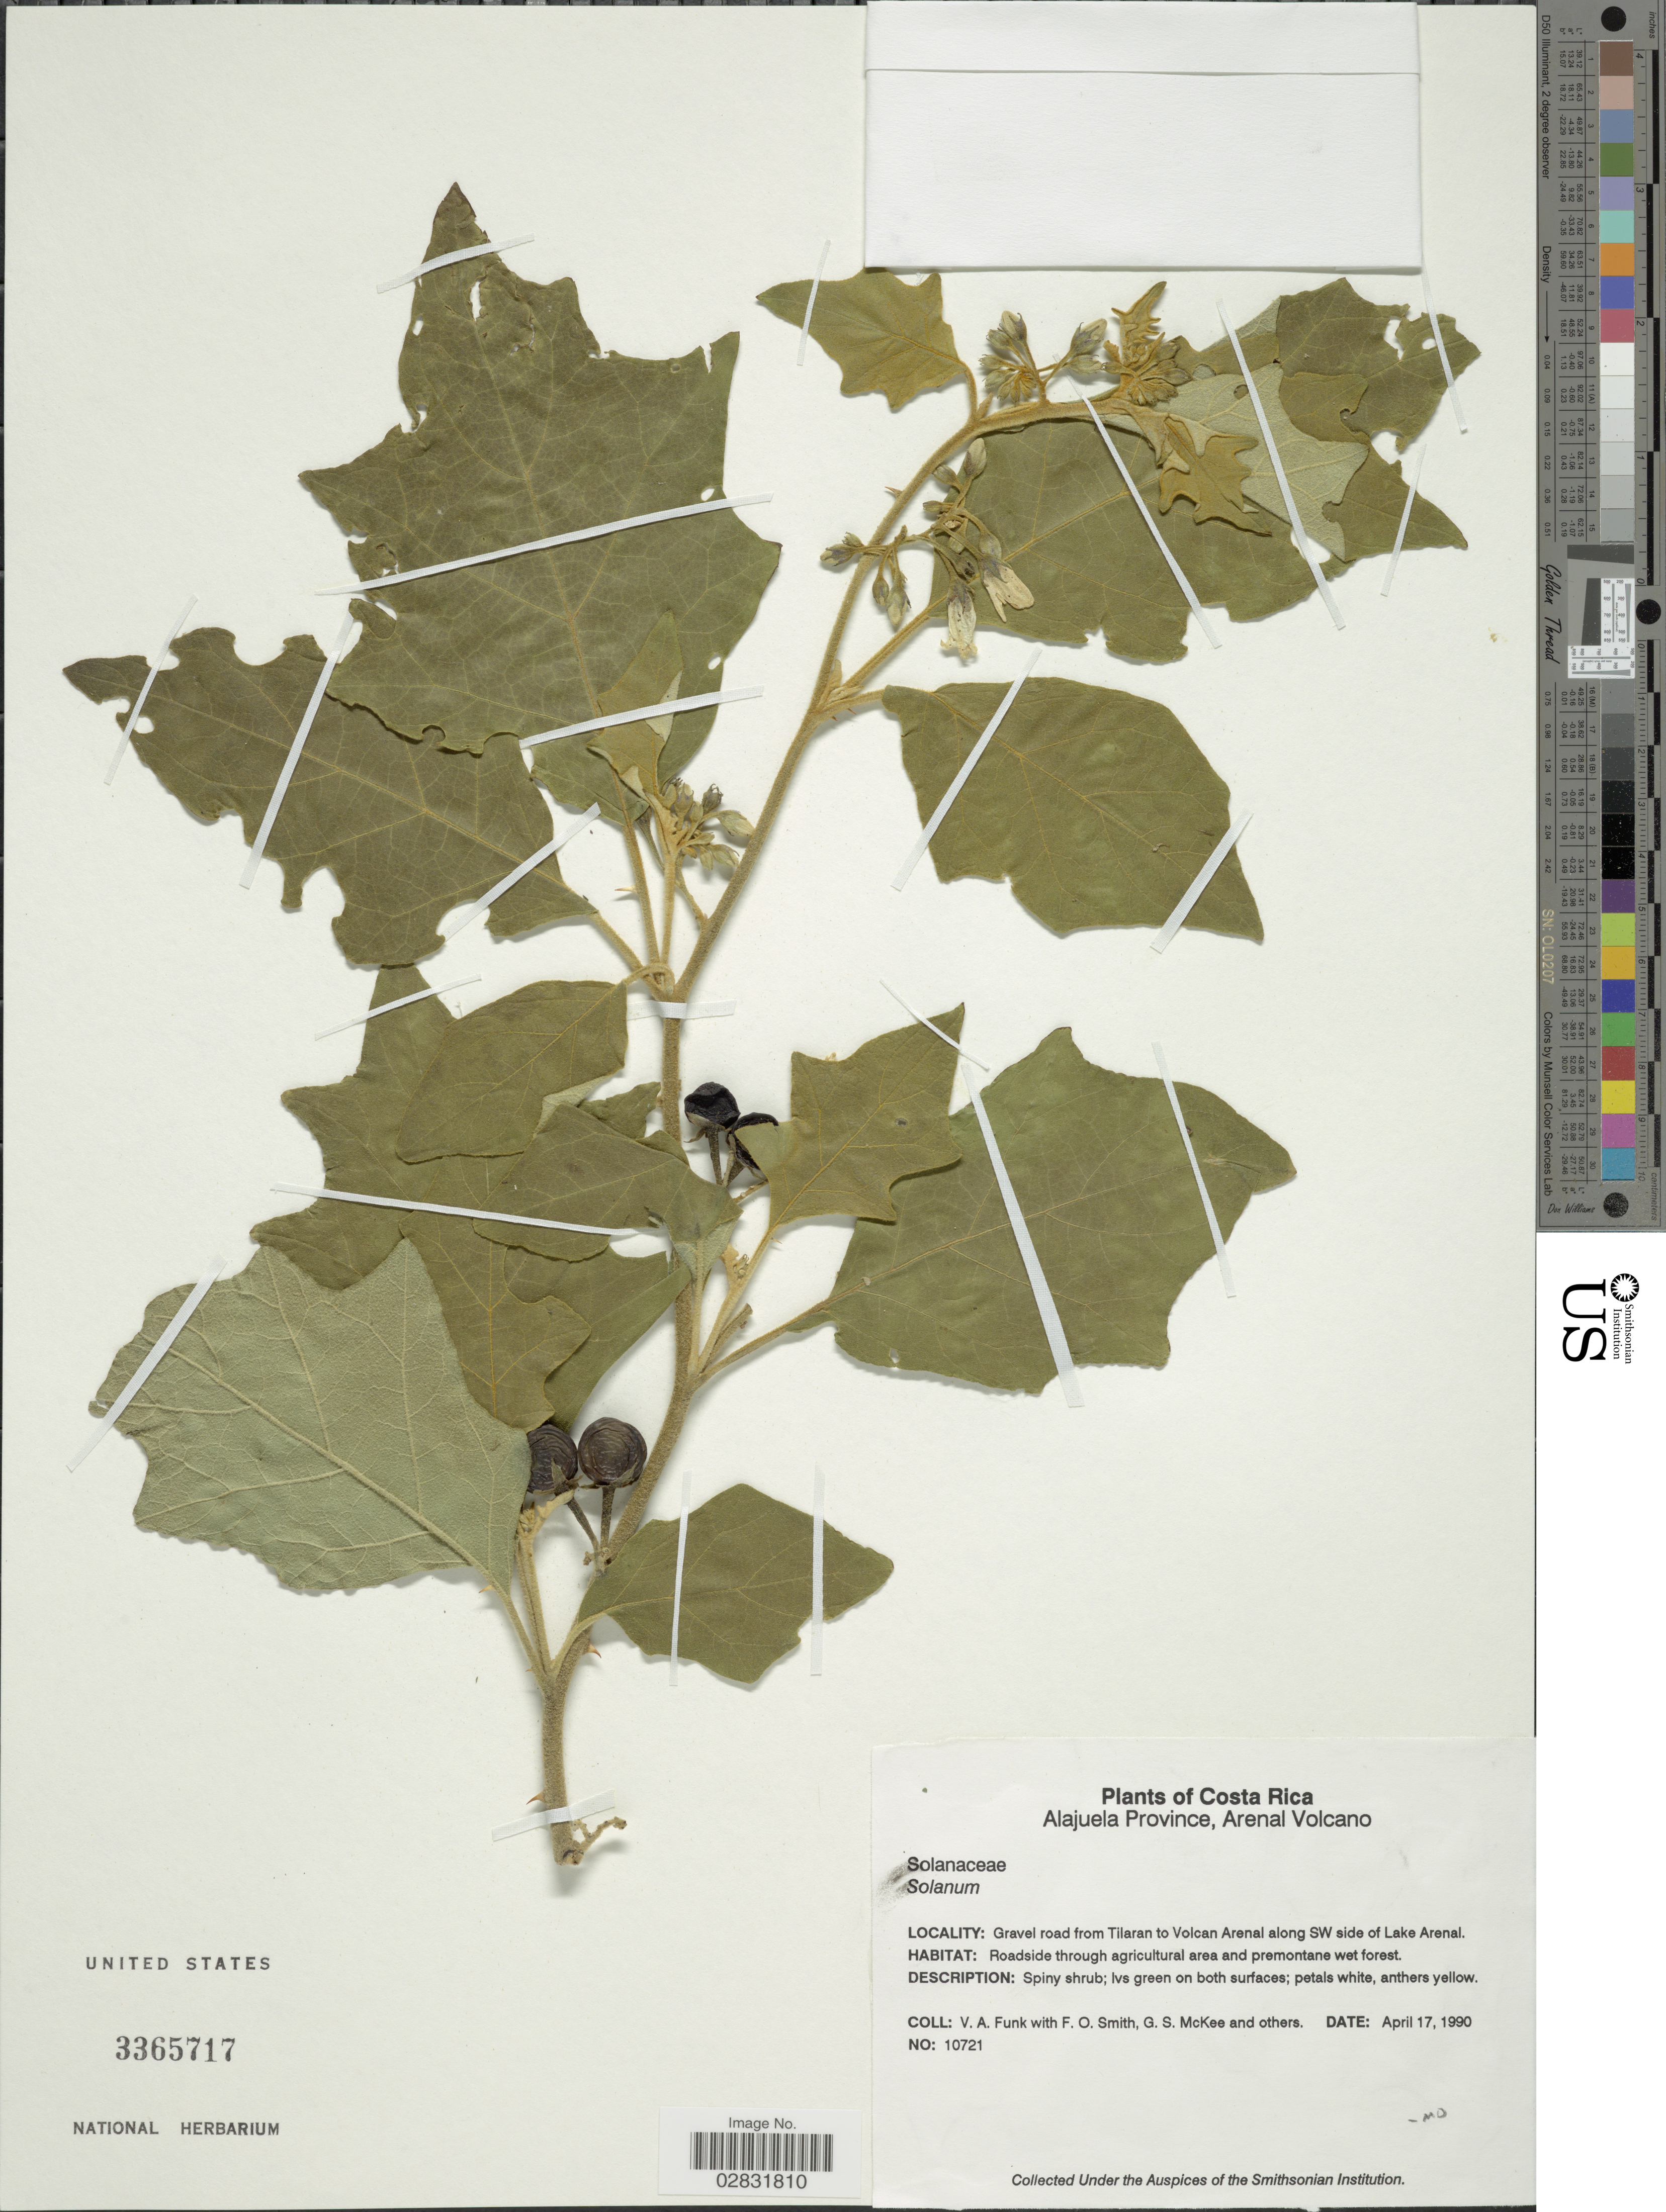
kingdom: Plantae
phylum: Tracheophyta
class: Magnoliopsida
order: Solanales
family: Solanaceae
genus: Solanum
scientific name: Solanum sp.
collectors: V. Funk, F. Smith, G. S. McKee & et al.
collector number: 10721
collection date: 1990-04-17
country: Costa Rica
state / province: Alajuela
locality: Arenal Volcano. Gravel road from Tilaran to Volcan Arenal along SW side of Lake Arenal.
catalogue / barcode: US 3365717